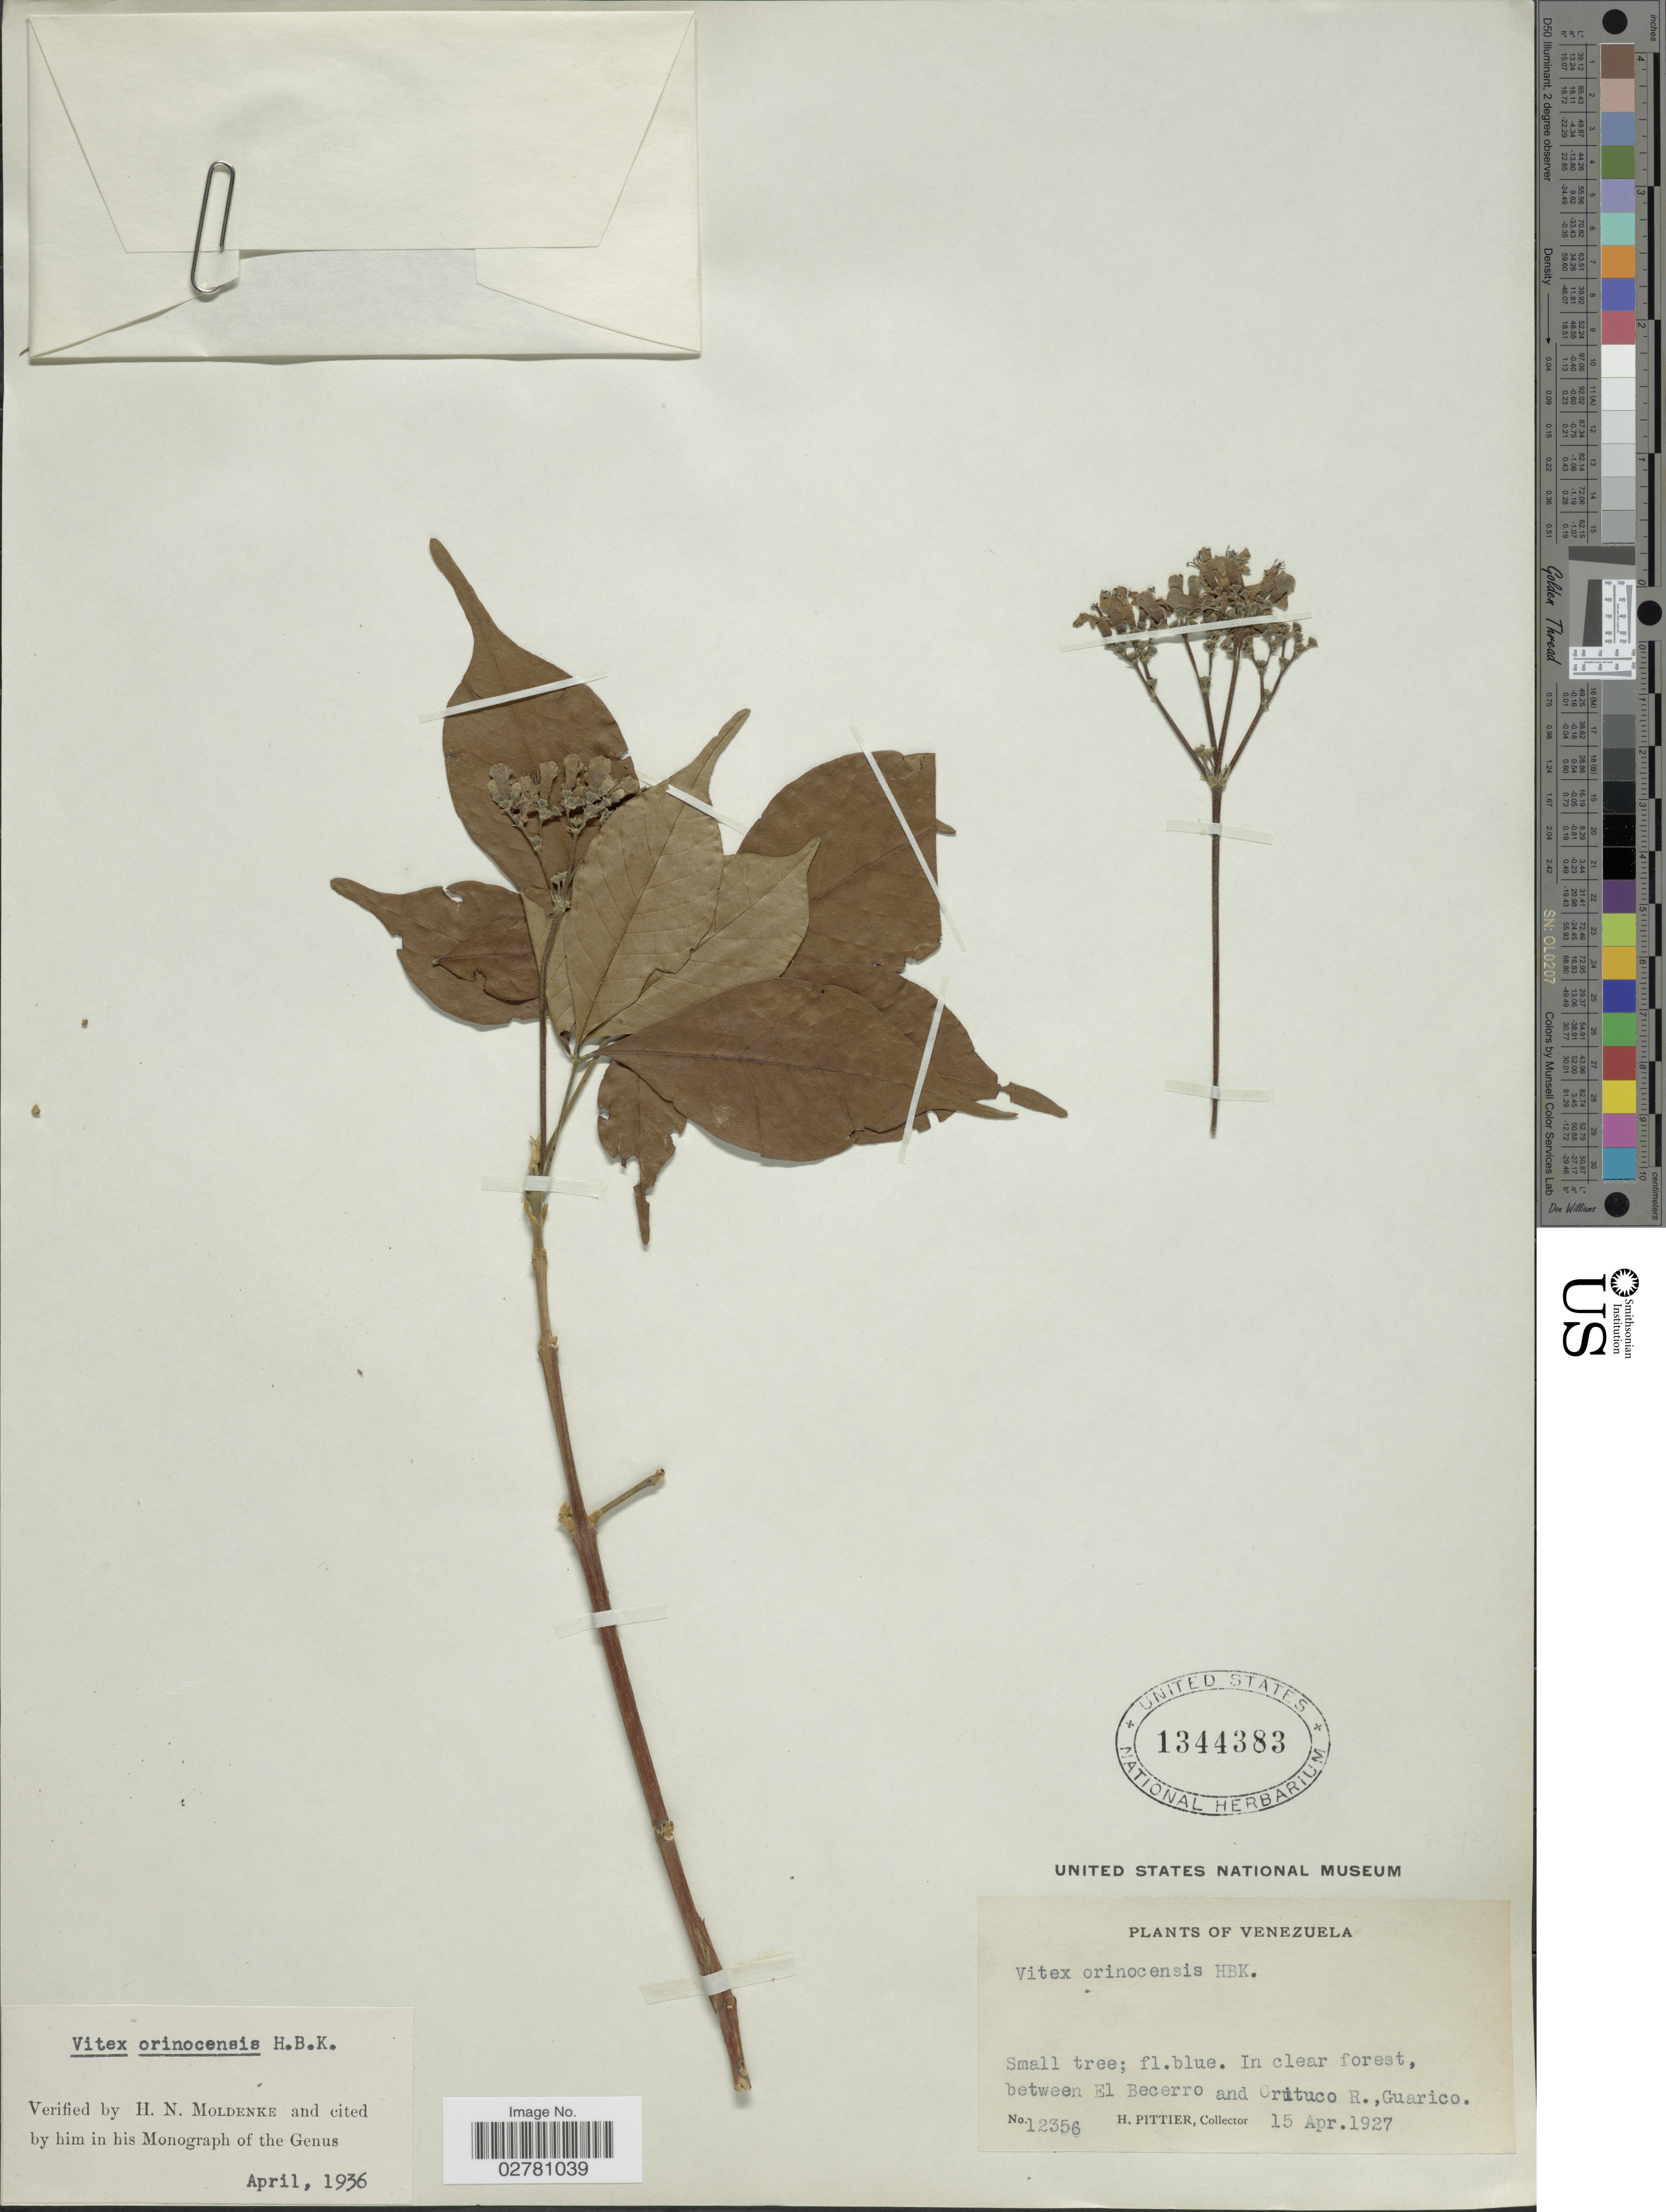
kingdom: Plantae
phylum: Tracheophyta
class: Magnoliopsida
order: Lamiales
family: Lamiaceae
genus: Vitex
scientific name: Vitex orinocensis var. orinocensis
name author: Kunth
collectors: H. F. Pittier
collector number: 12356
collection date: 1927-04-15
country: Venezuela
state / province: Guárico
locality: Between El Becerro and Orituco R.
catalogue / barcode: US 1344383